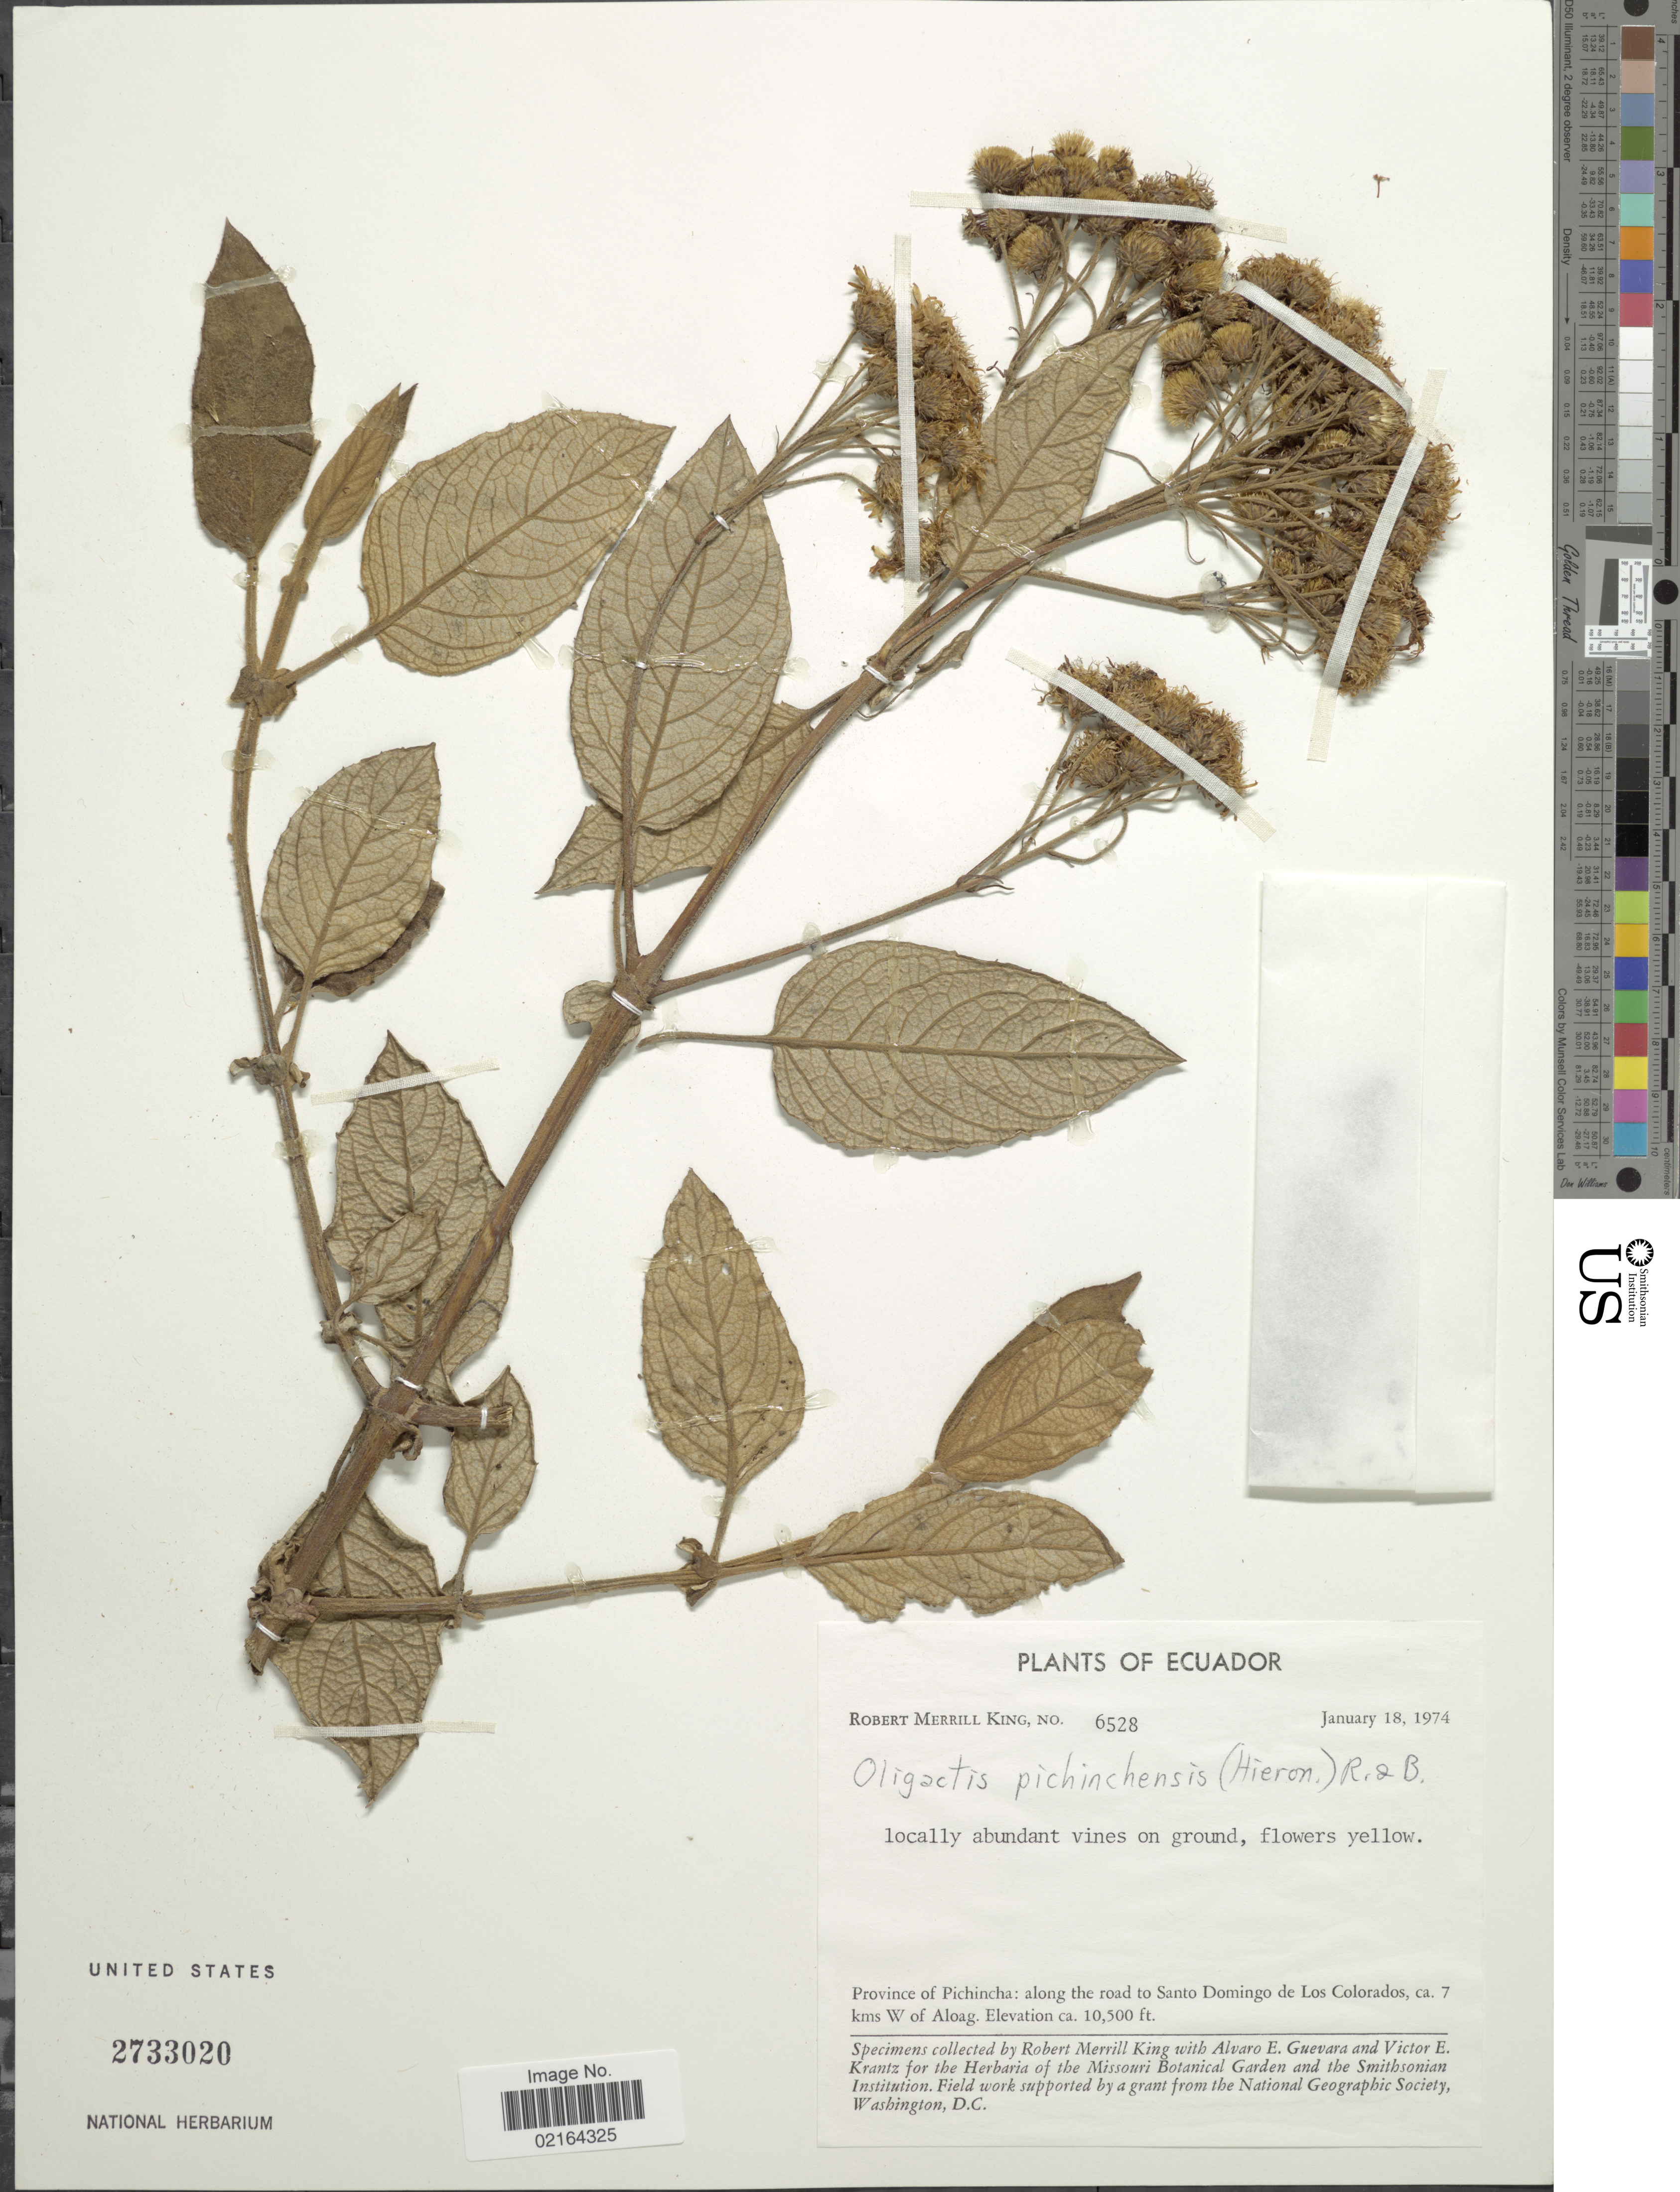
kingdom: Plantae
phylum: Tracheophyta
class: Magnoliopsida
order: Asterales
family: Asteraceae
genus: Sampera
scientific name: Sampera pichinichensis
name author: (Hieron.) V.A. Funk & H. Rob.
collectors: R. M. King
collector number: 6528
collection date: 1974-01-18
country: Ecuador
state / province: Pichincha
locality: Province of Pichincha: along the road to Santo Domingo de Los Colorados, 7 kms W of Aloag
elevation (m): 3200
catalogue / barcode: US 2733020